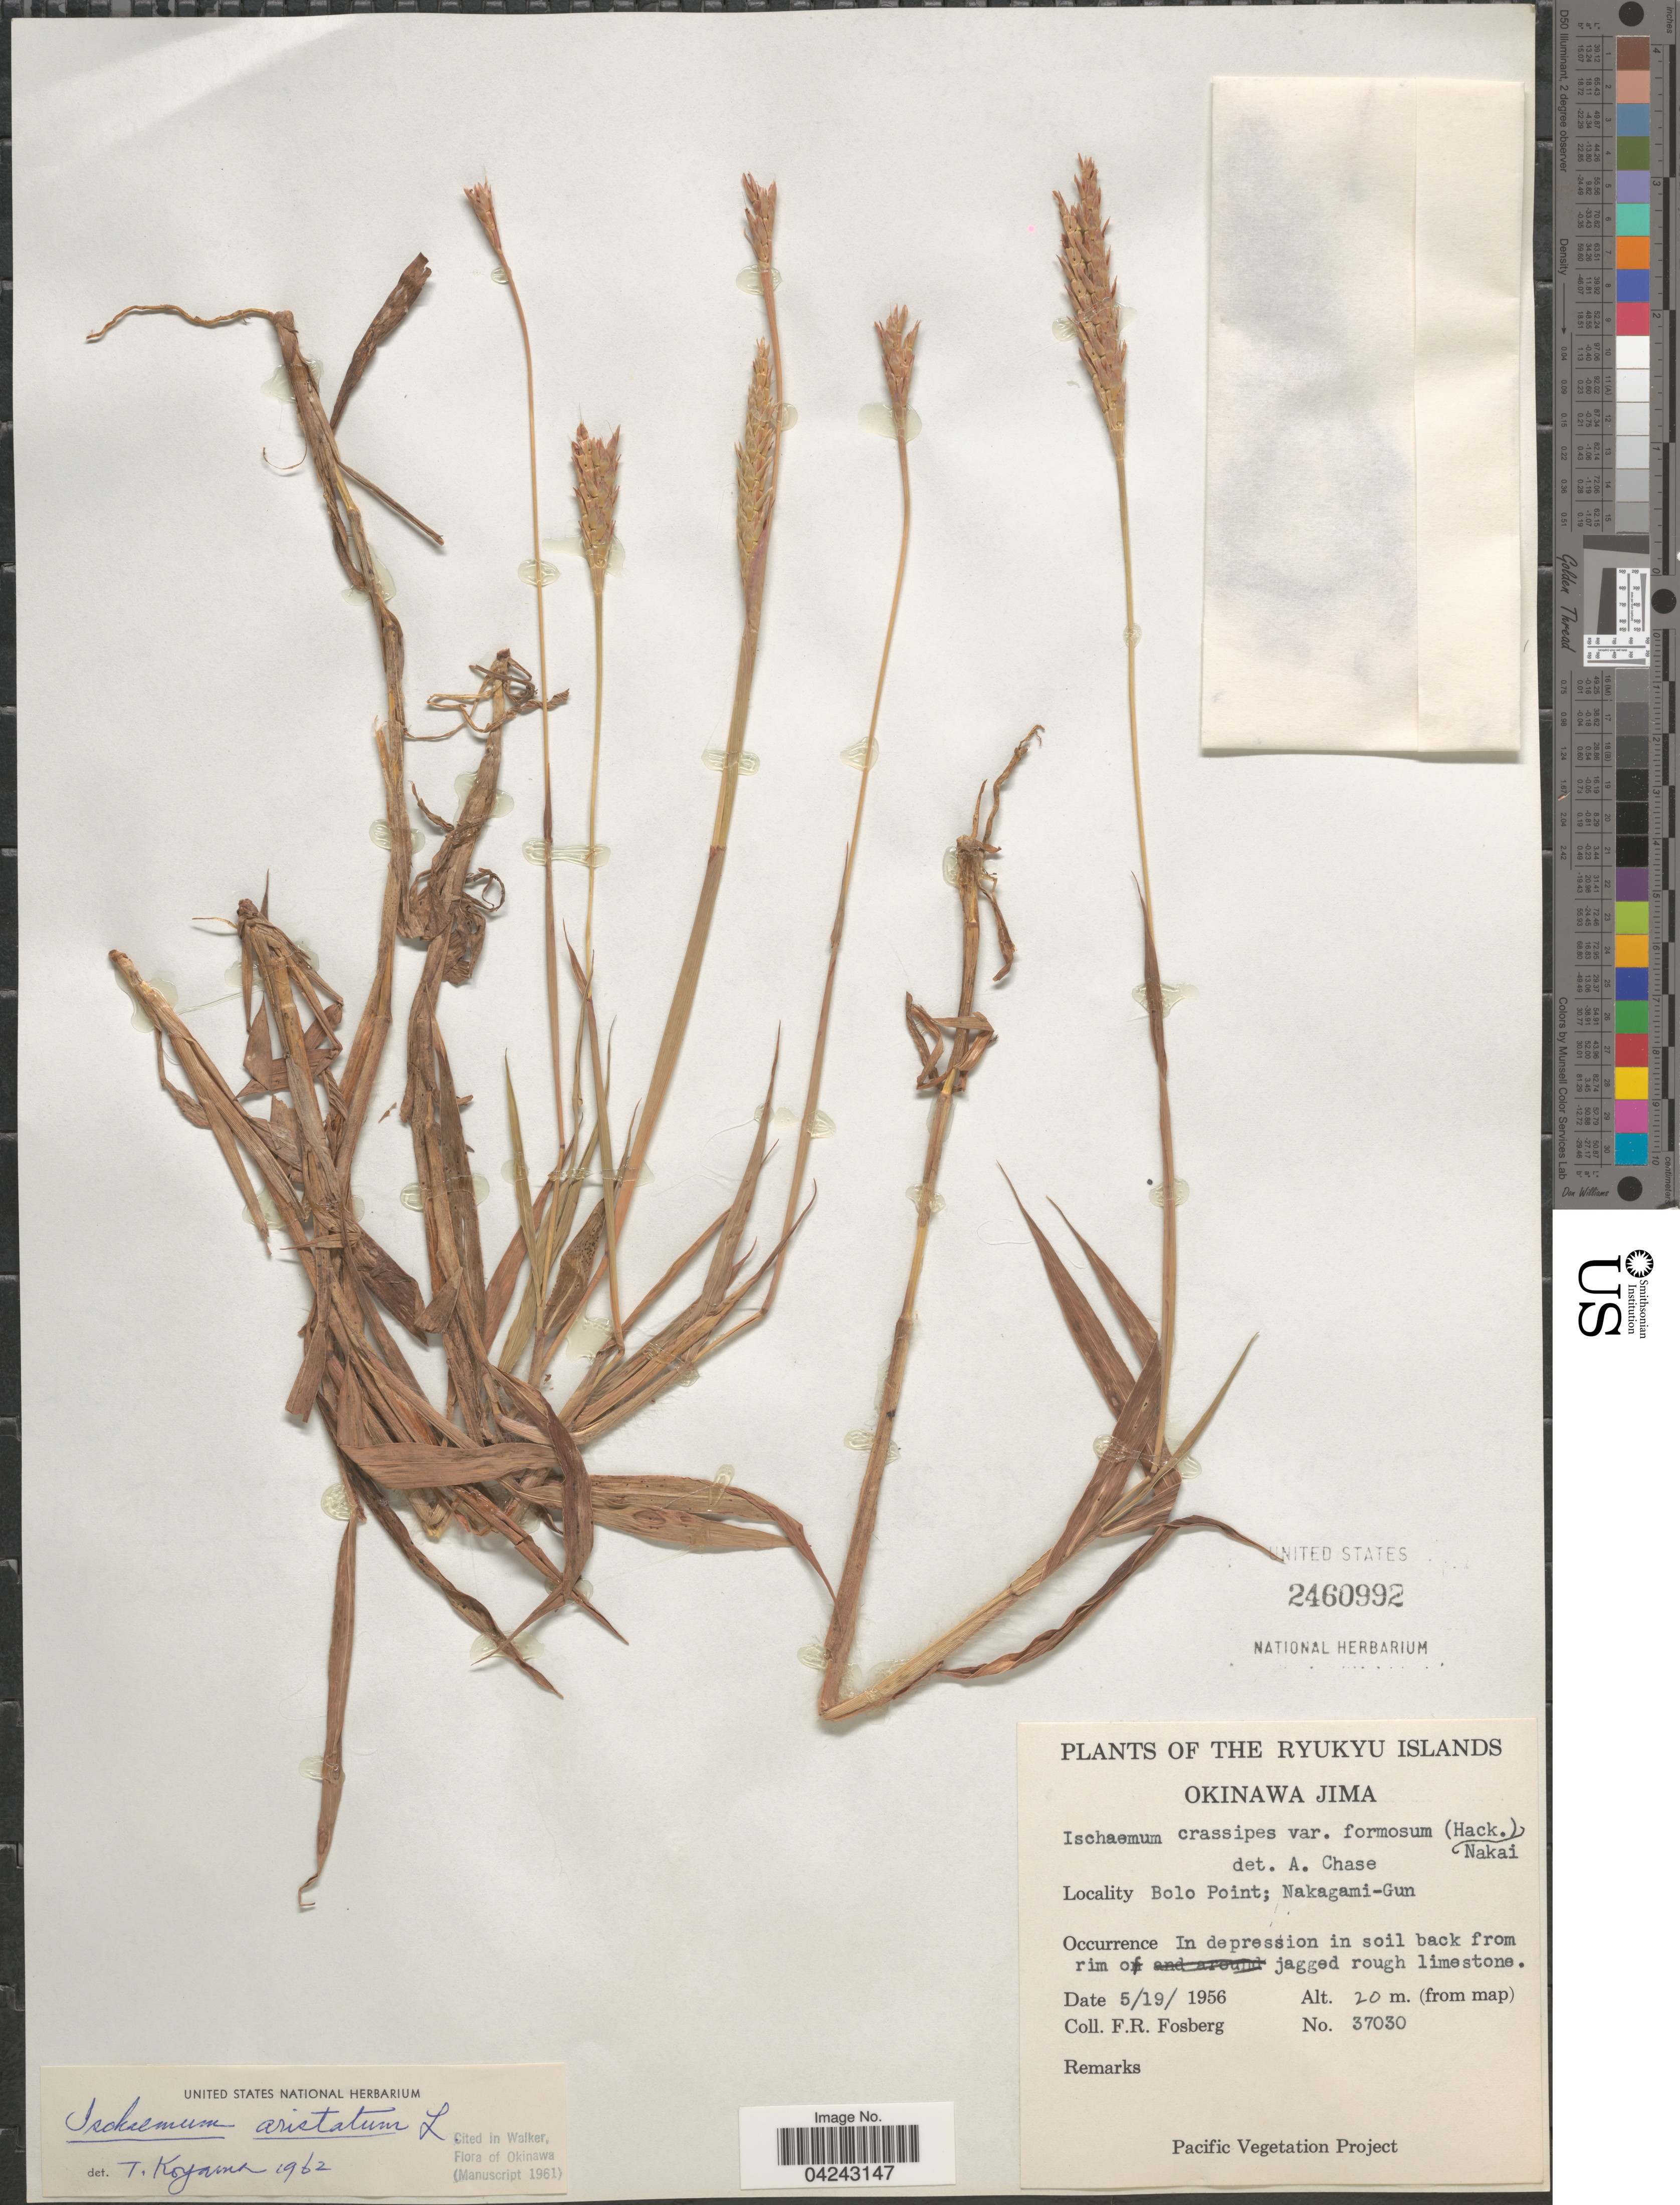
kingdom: Plantae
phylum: Tracheophyta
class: Liliopsida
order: Poales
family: Poaceae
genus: Ischaemum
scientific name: Ischaemum aristatum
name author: L.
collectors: F. R. Fosberg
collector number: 37030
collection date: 1956-05-19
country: Japan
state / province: Okinawa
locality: The Ryukyu Islands. Okinawa Jima. Bolo Point; Nakagami-Gun.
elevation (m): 20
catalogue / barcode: US 2460992